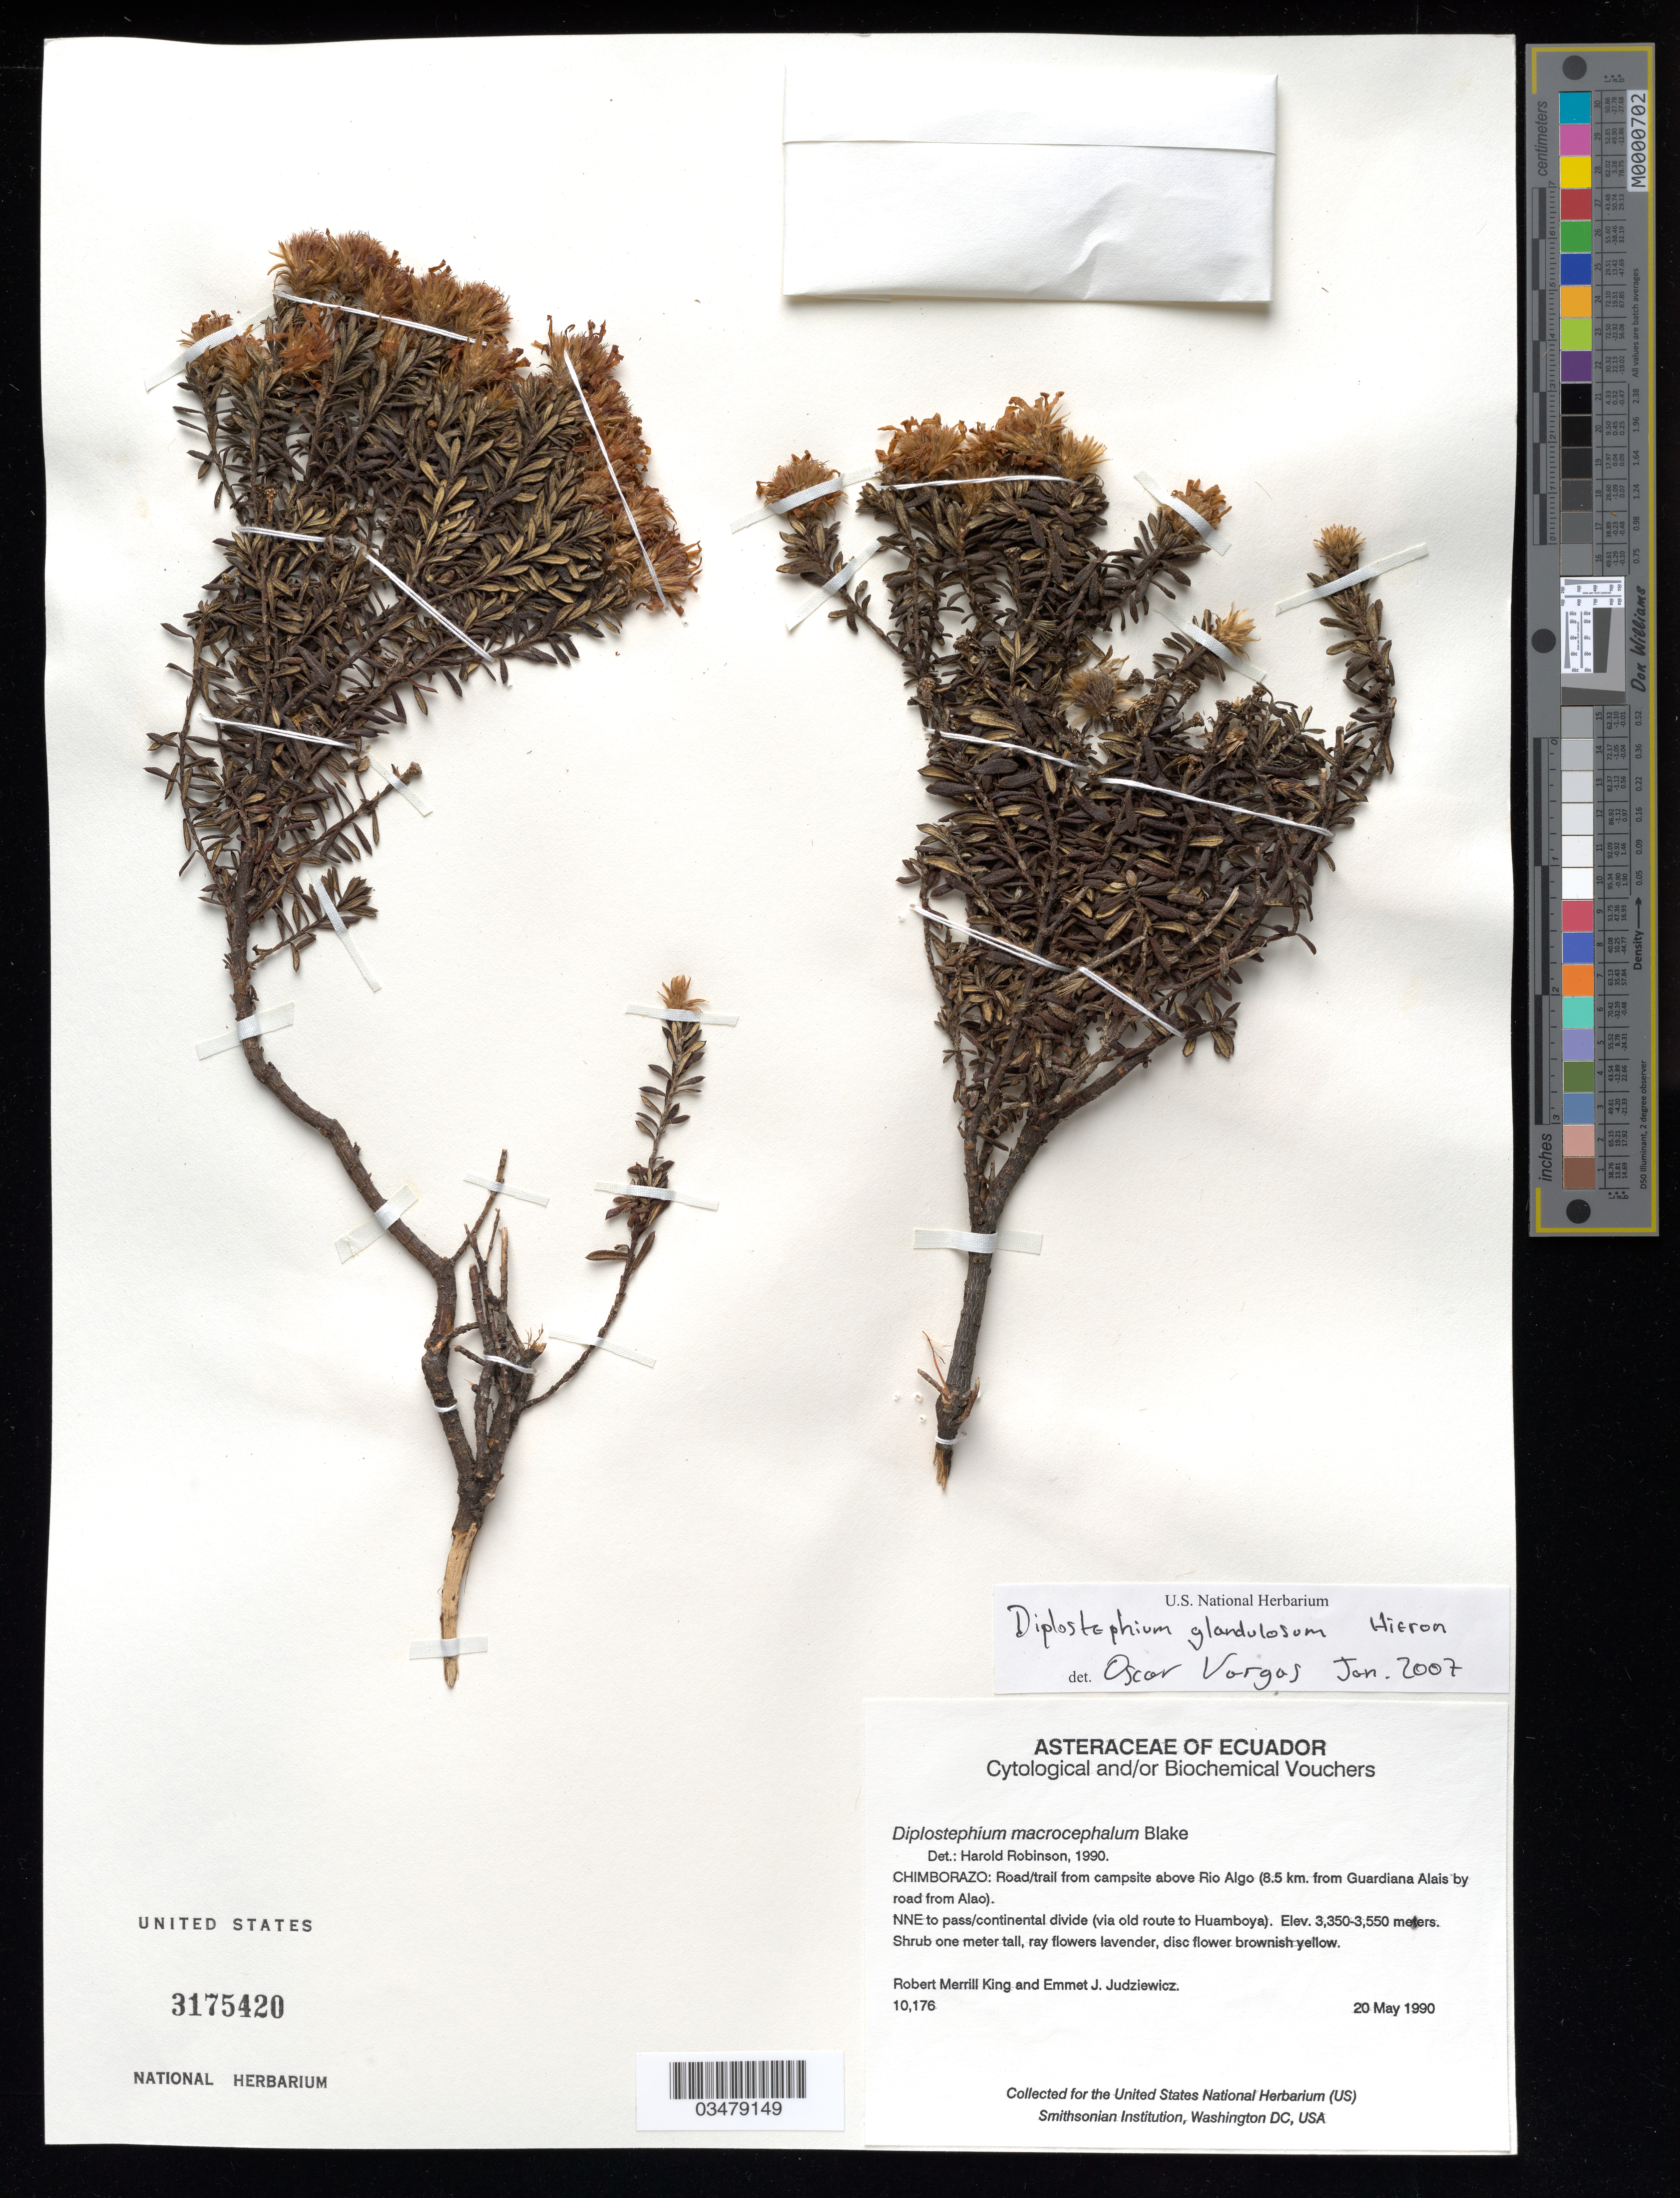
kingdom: Plantae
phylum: Tracheophyta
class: Magnoliopsida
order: Asterales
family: Asteraceae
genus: Diplostephium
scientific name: Diplostephium glandulosum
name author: Hieron.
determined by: Vargas, Oscar M.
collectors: R. M. King & E. J. Judziewicz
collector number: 10176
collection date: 1990-05-20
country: Ecuador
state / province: Chimborazo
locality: Road/trail from campsite above Rio Algo (8.5 km. from Guardiana Alais by road from Alao). NNE to pass/continental divide (via old route to Huamboya)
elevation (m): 3350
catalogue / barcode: US 3175420